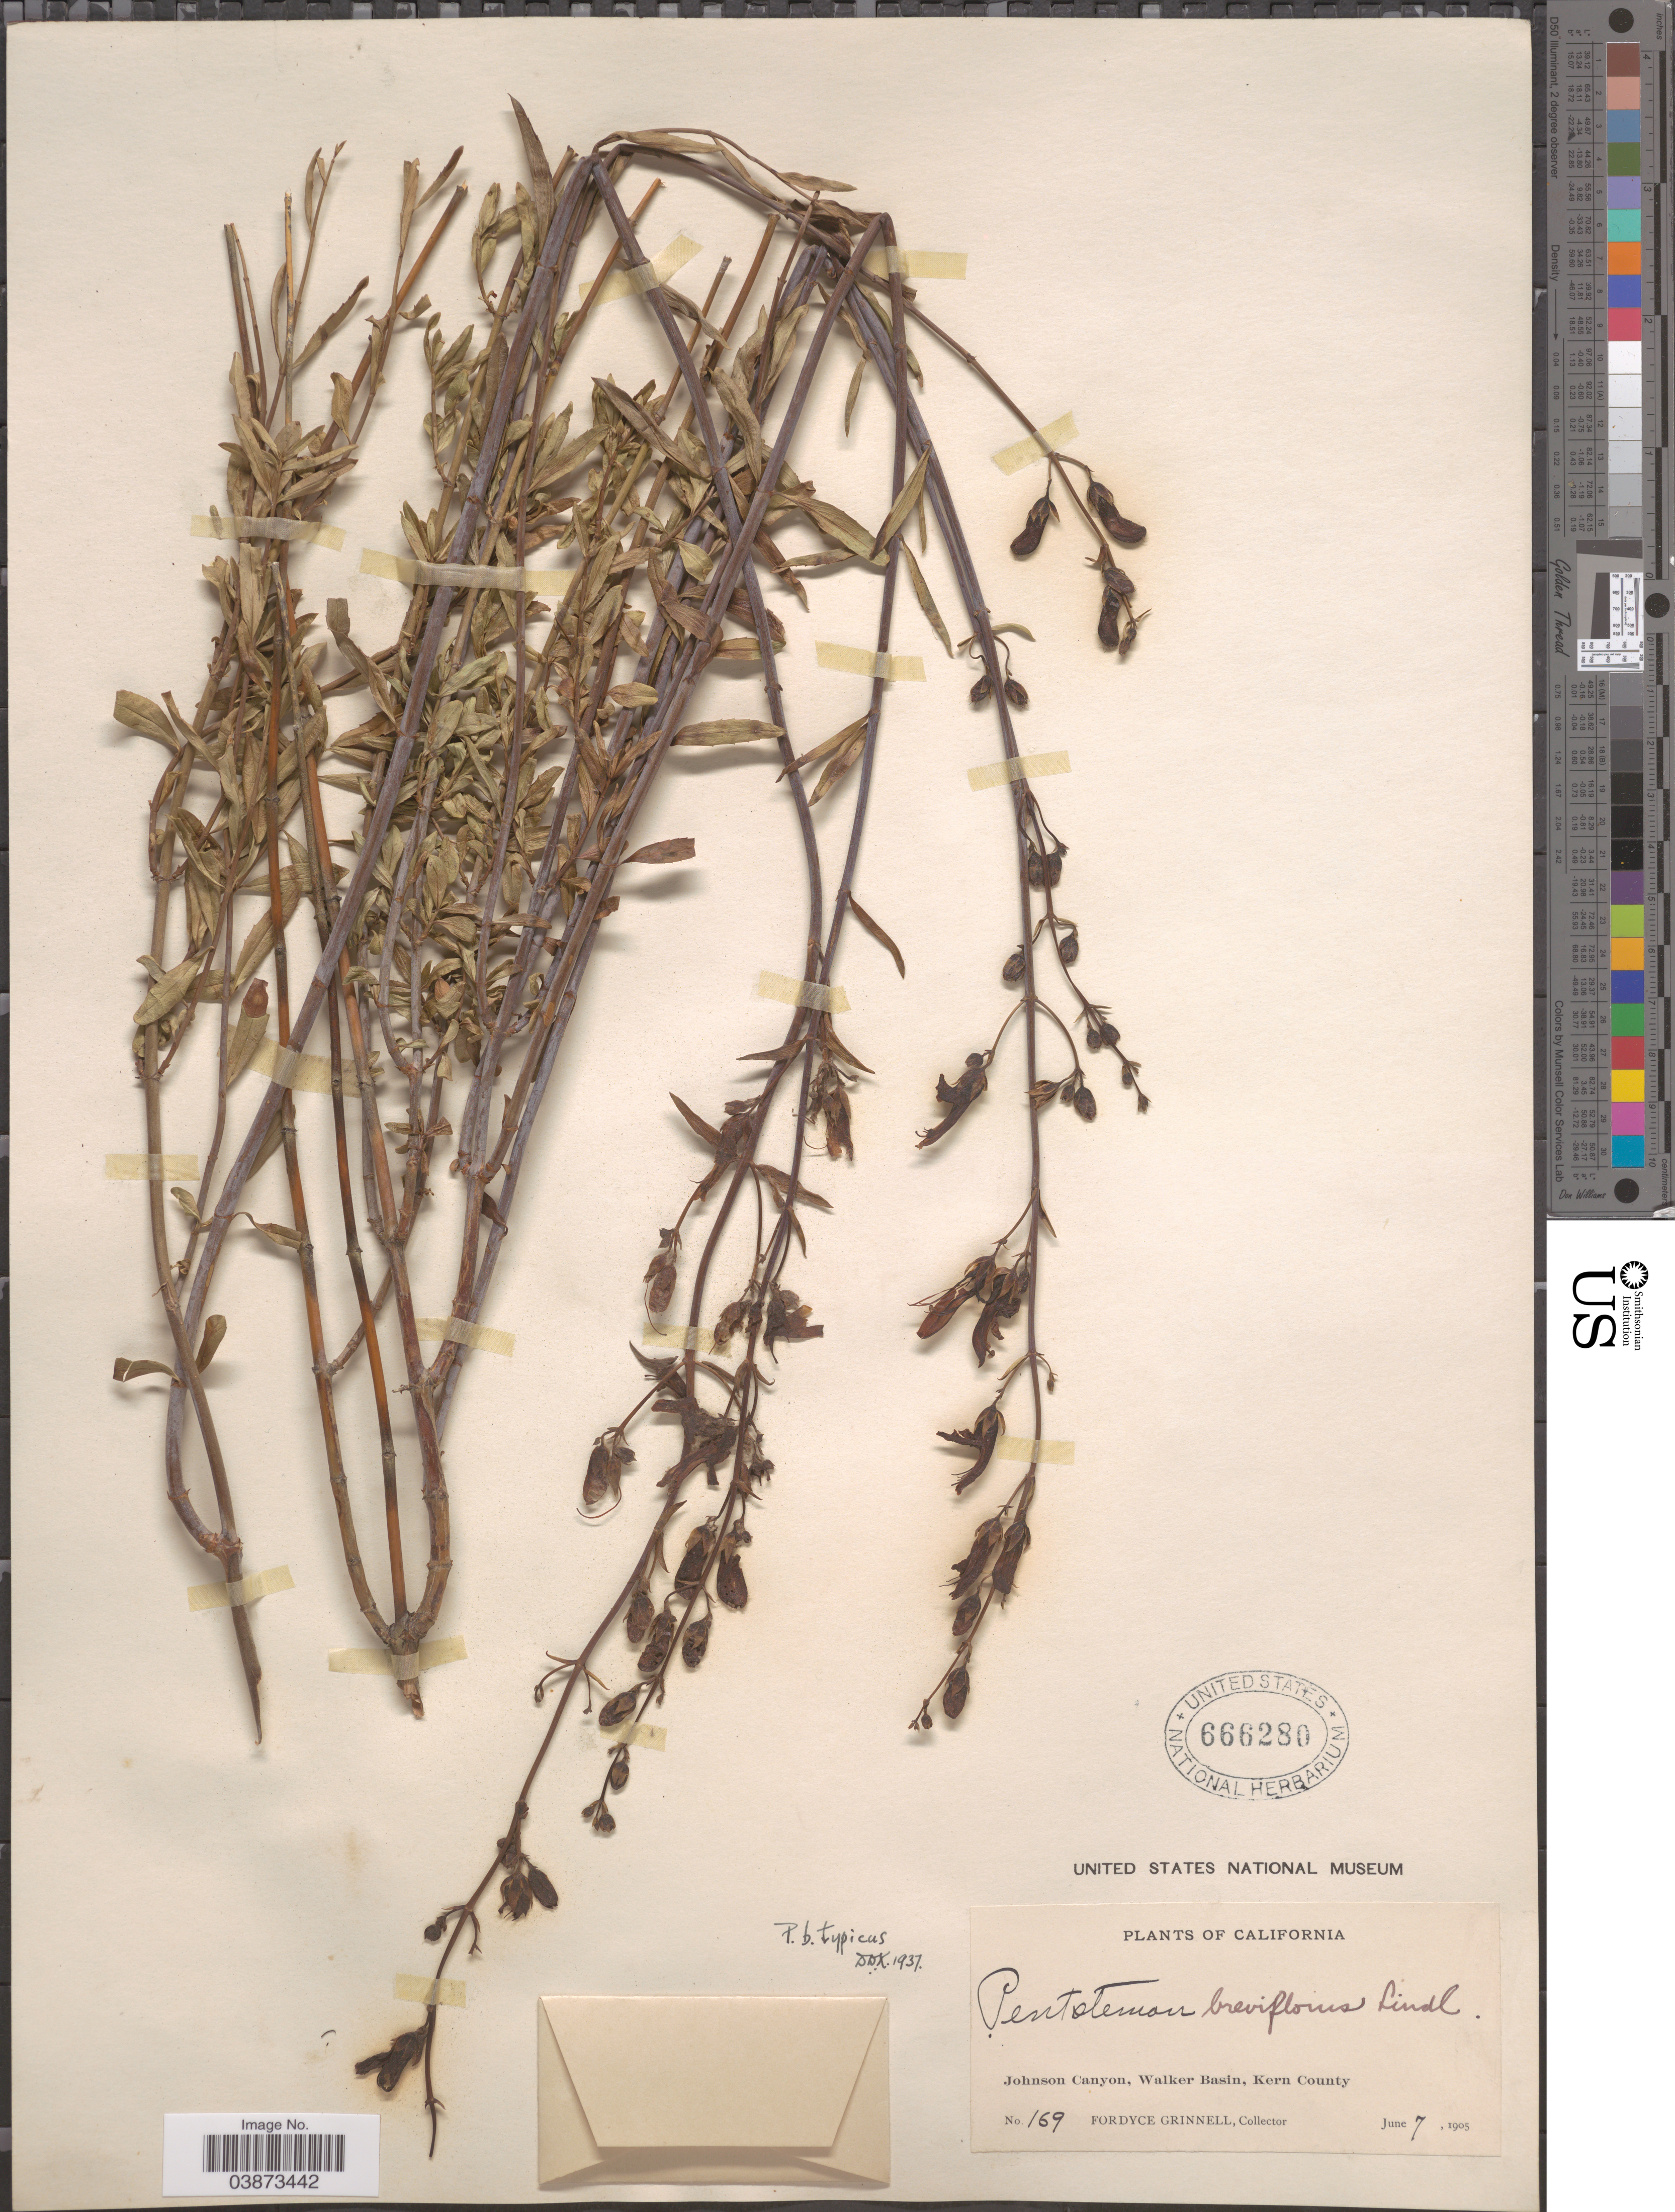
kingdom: Plantae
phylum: Tracheophyta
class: Magnoliopsida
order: Lamiales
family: Plantaginaceae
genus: Penstemon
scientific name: Penstemon breviflorus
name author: Lindl.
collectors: F. Grinnell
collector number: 169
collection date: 1905-06-07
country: United States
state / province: California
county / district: Kern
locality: Johnson Canyon, Walker Basin, Kern County.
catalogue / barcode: US 666280